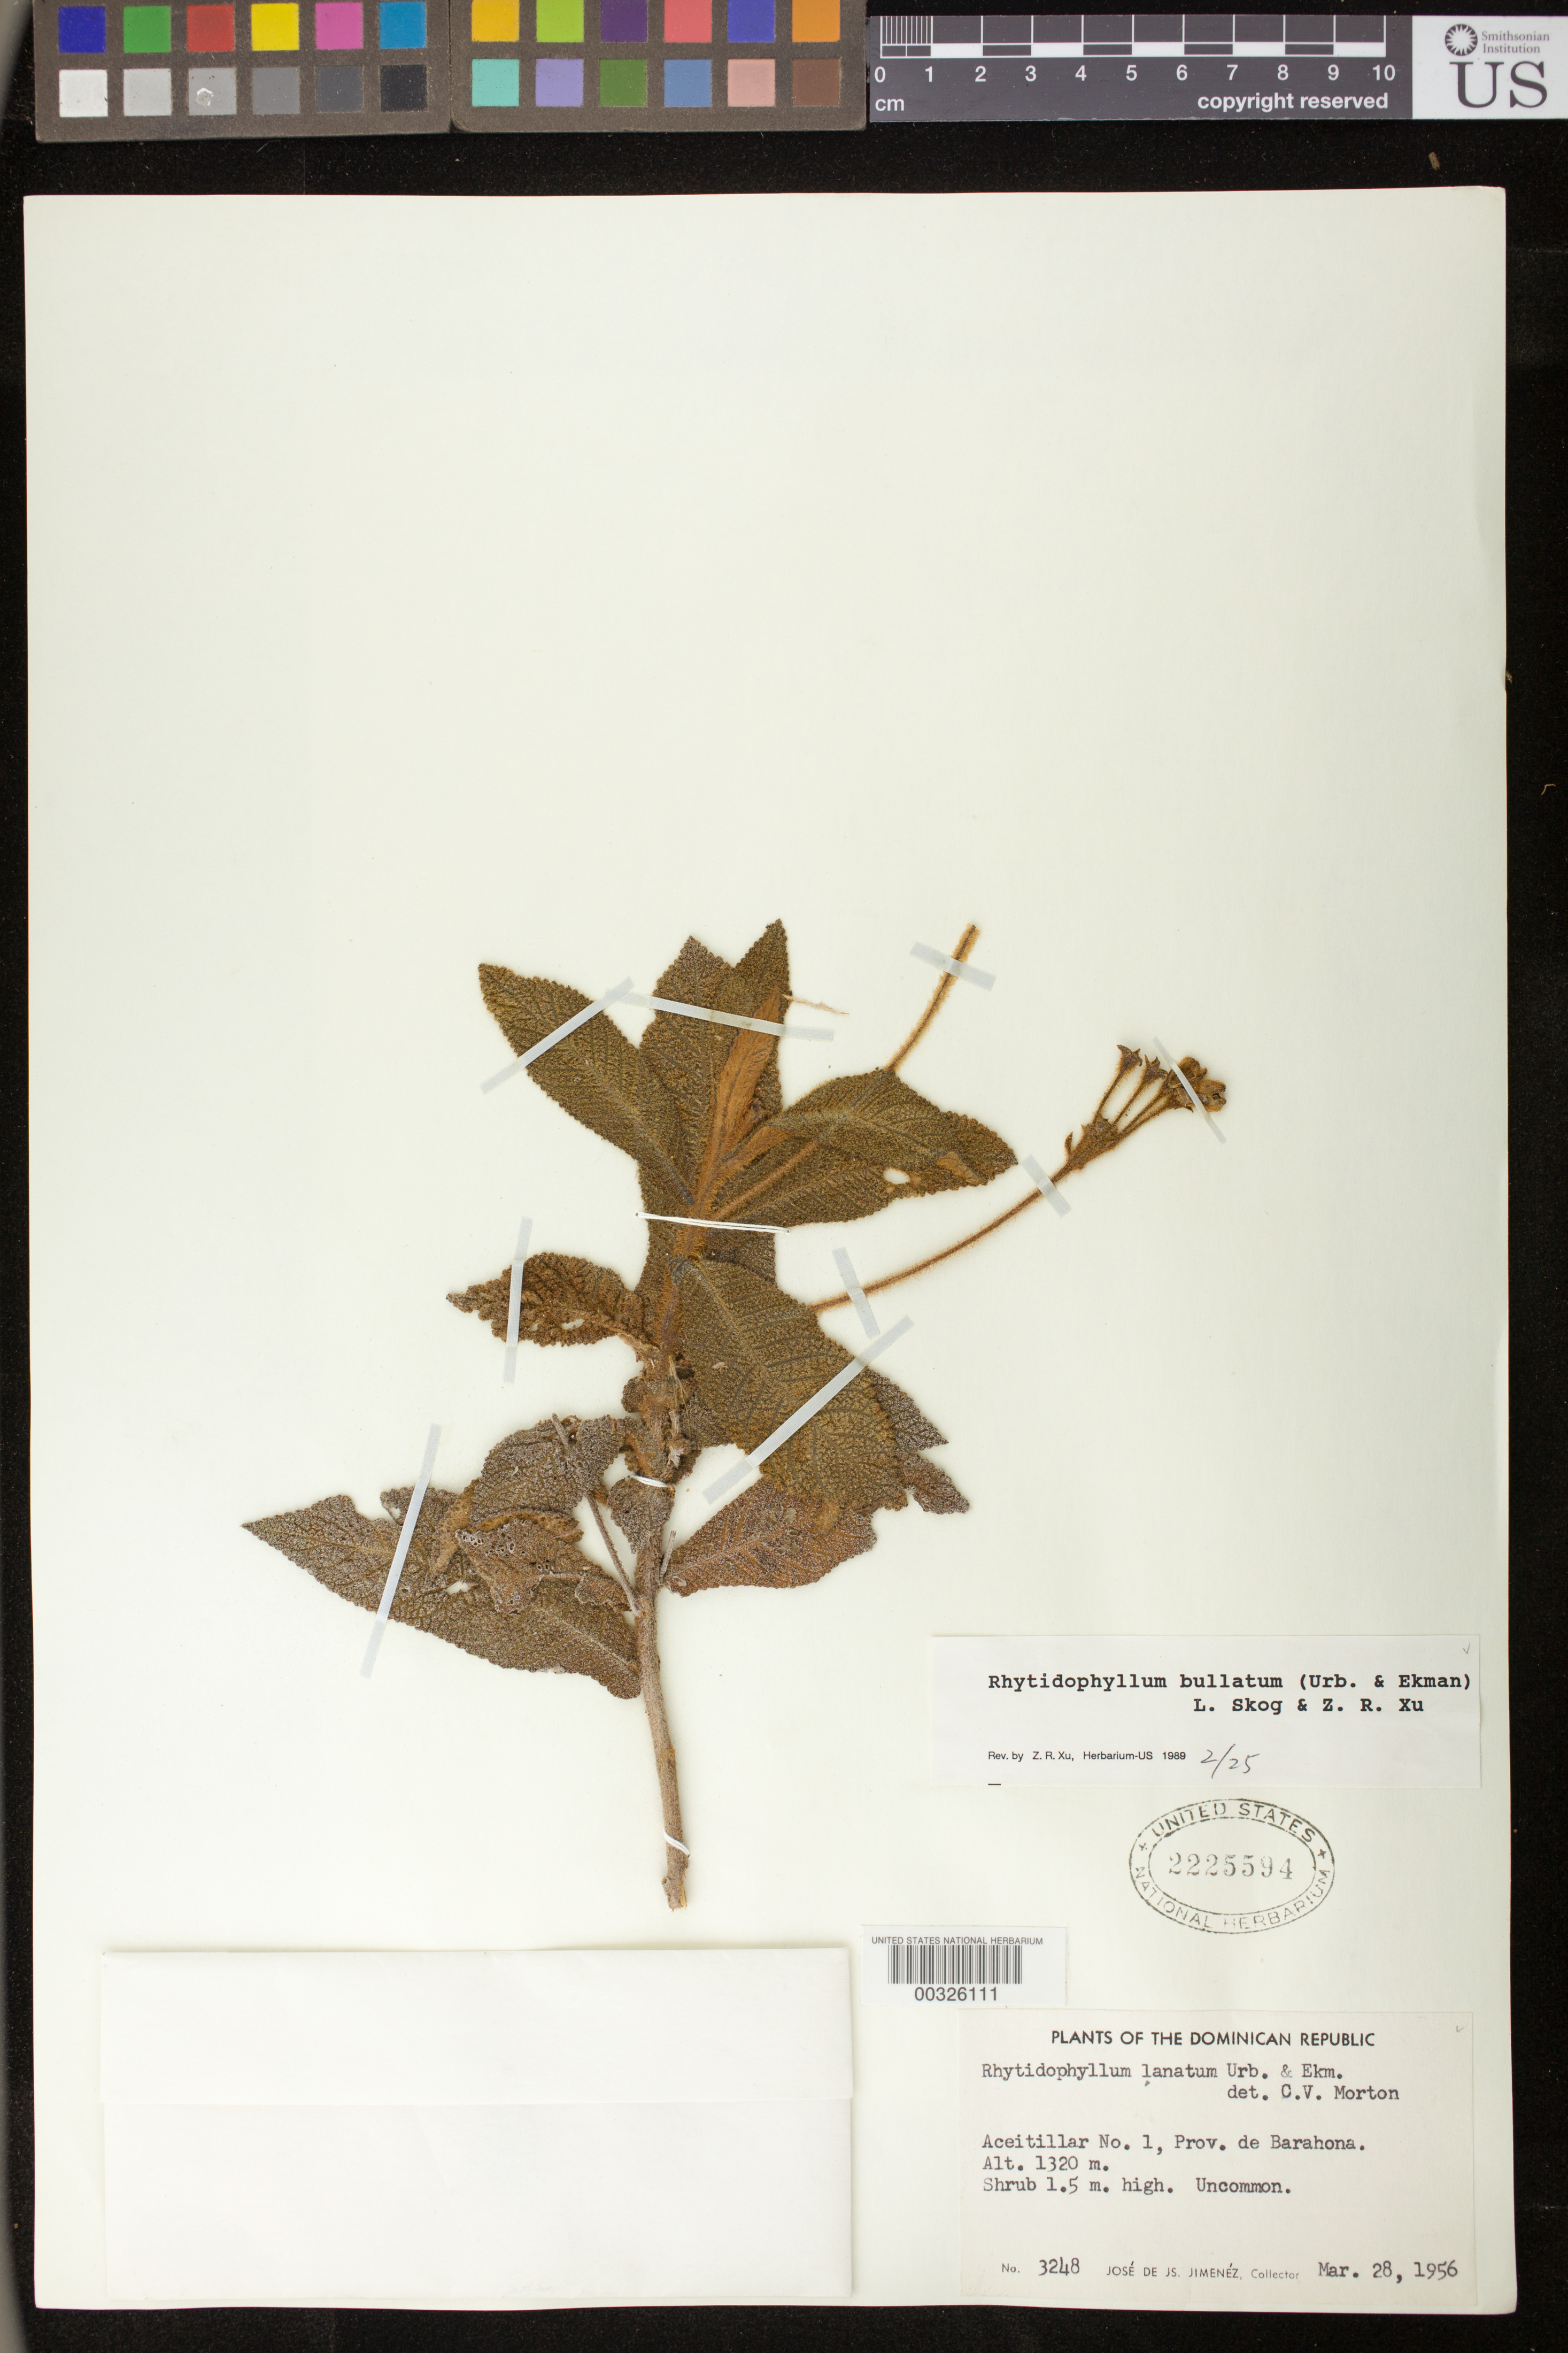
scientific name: unpublished name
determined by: Skog, Laurence E.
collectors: J. J. Jiménez Almonte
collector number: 3248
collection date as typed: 28 Mar 1956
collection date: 1956-03-28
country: Dominican Republic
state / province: Pedernales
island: Hispaniola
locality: Aceitiallar no. 1, Prov. de Barahona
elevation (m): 1320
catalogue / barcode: US 2225594